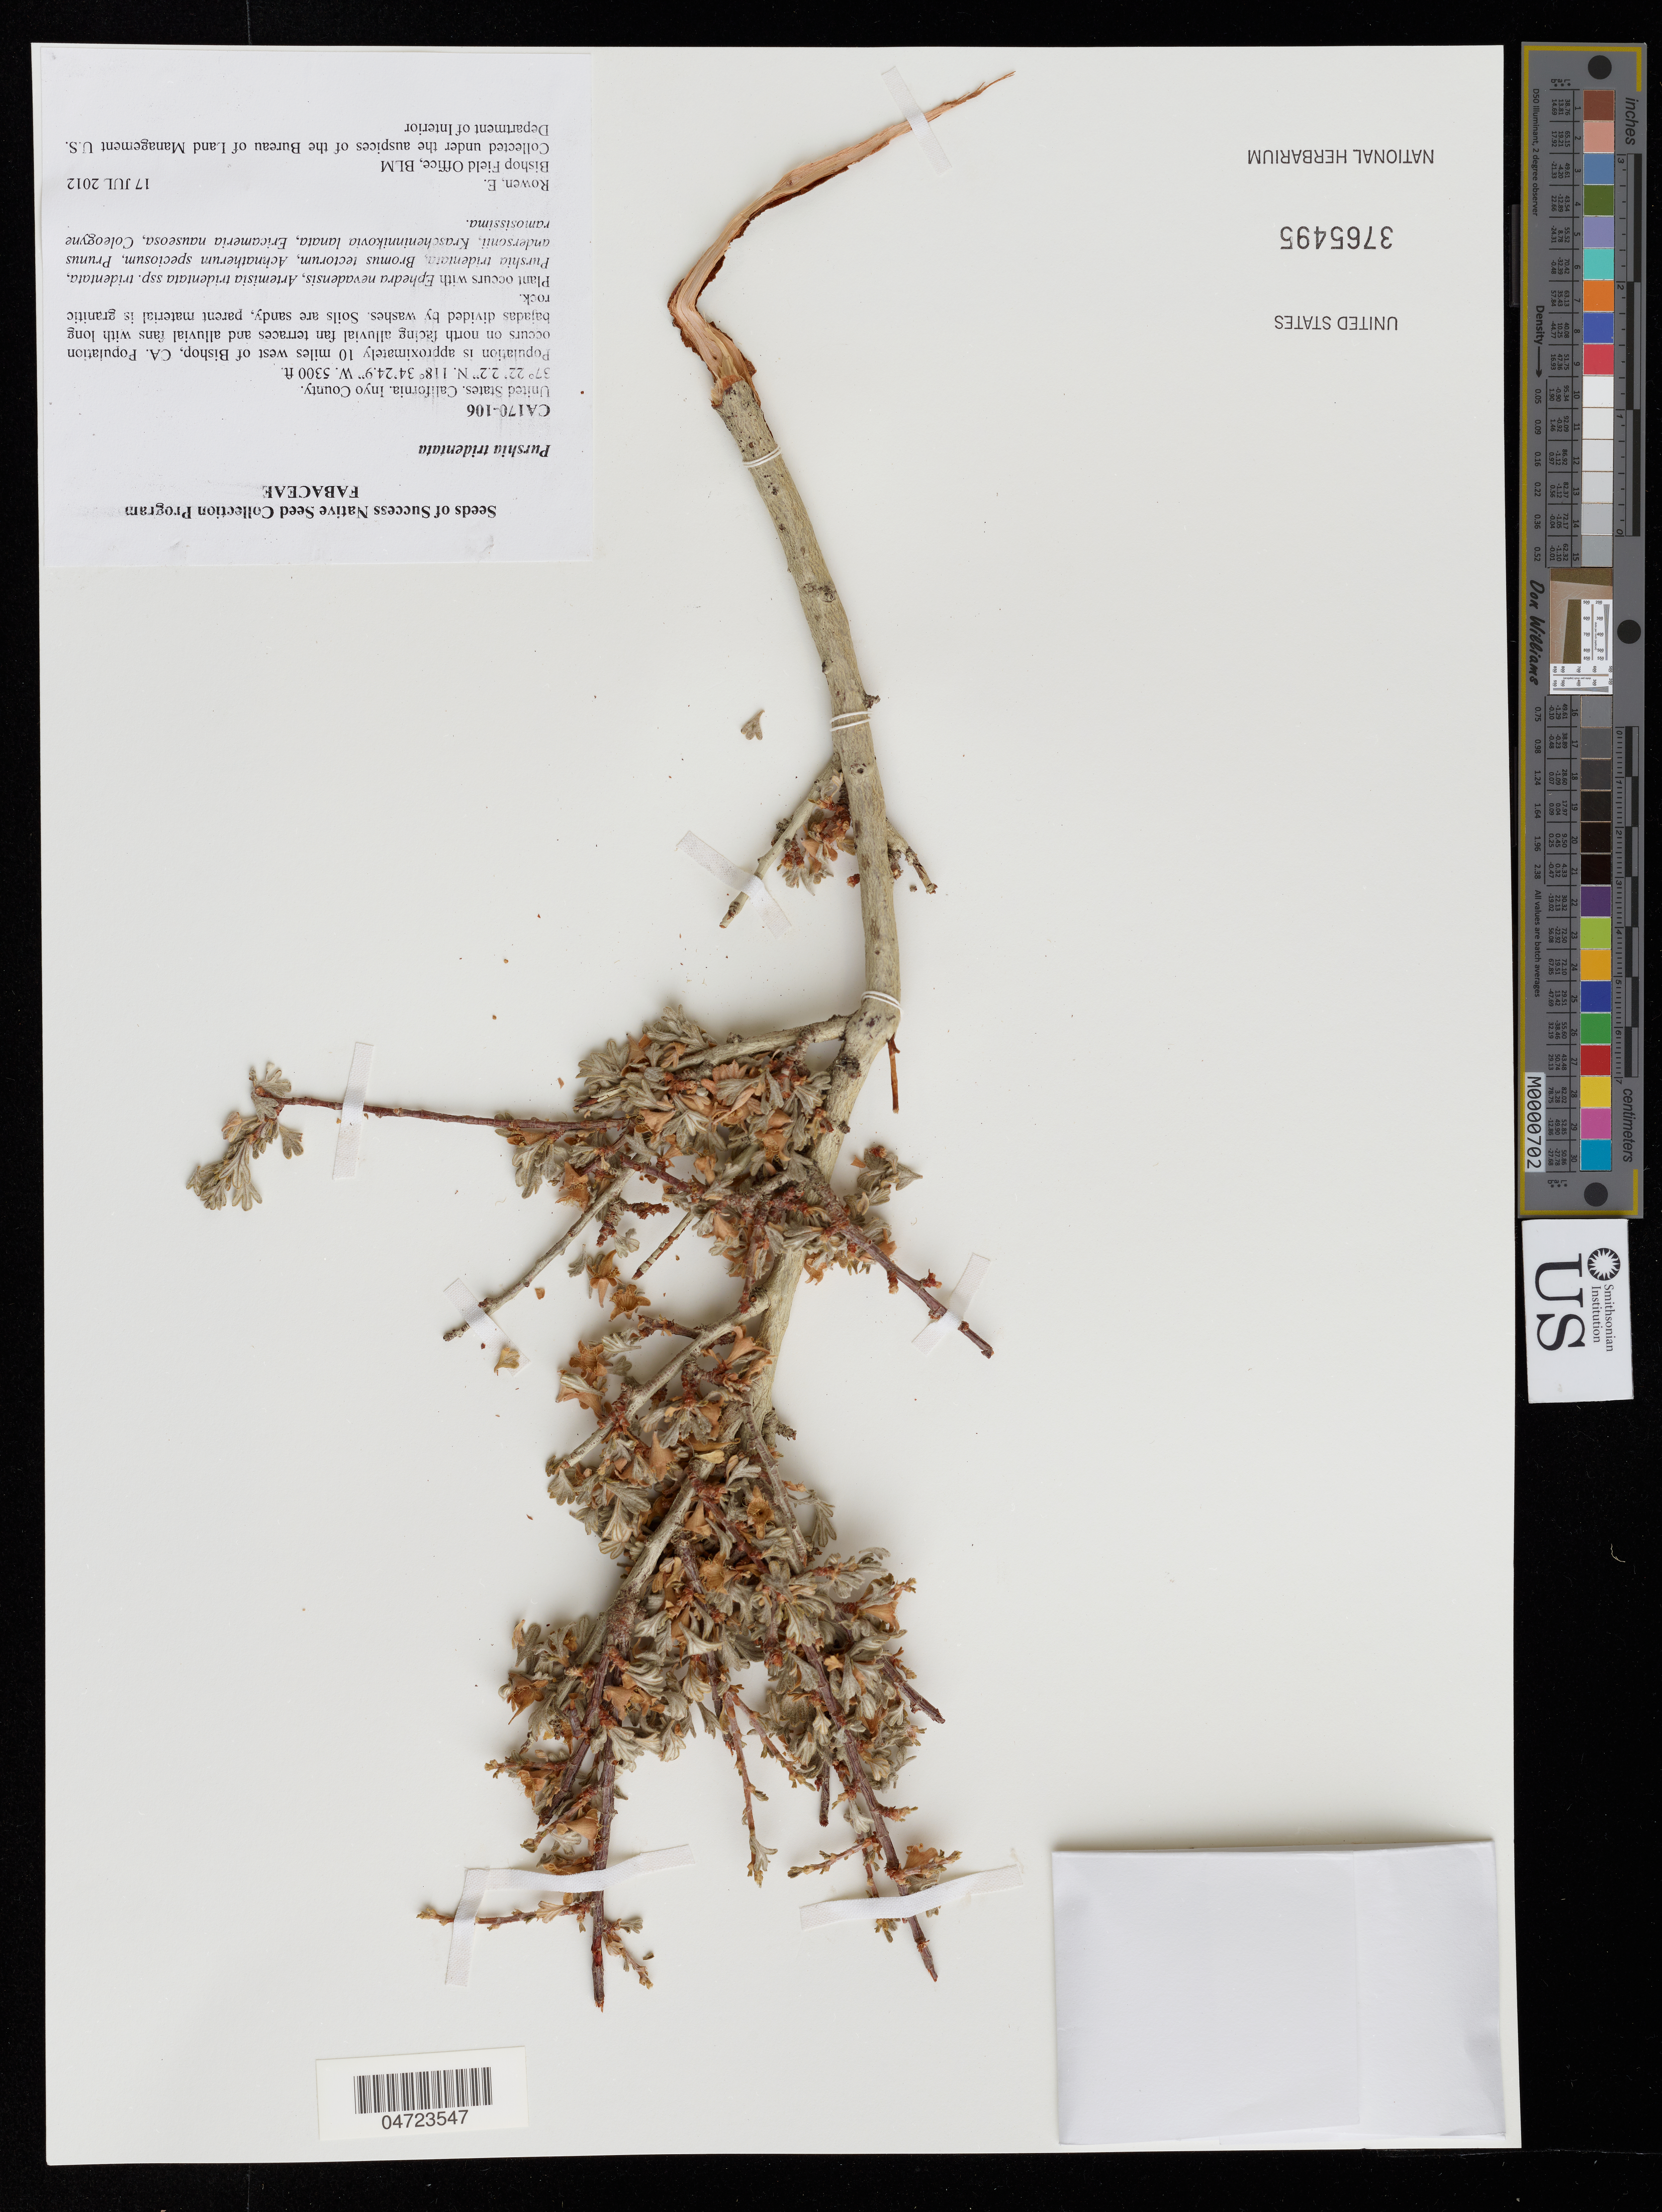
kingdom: Plantae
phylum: Tracheophyta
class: Magnoliopsida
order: Rosales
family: Rosaceae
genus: Purshia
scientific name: Purshia tridentata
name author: (Pursh) DC.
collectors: E. Rowen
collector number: CA170-106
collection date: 2012-07-17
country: United States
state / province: California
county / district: Inyo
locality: Inyo County. Population is approximately 10 miles west of Bishop, CA.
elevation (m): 1615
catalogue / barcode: US 3765495